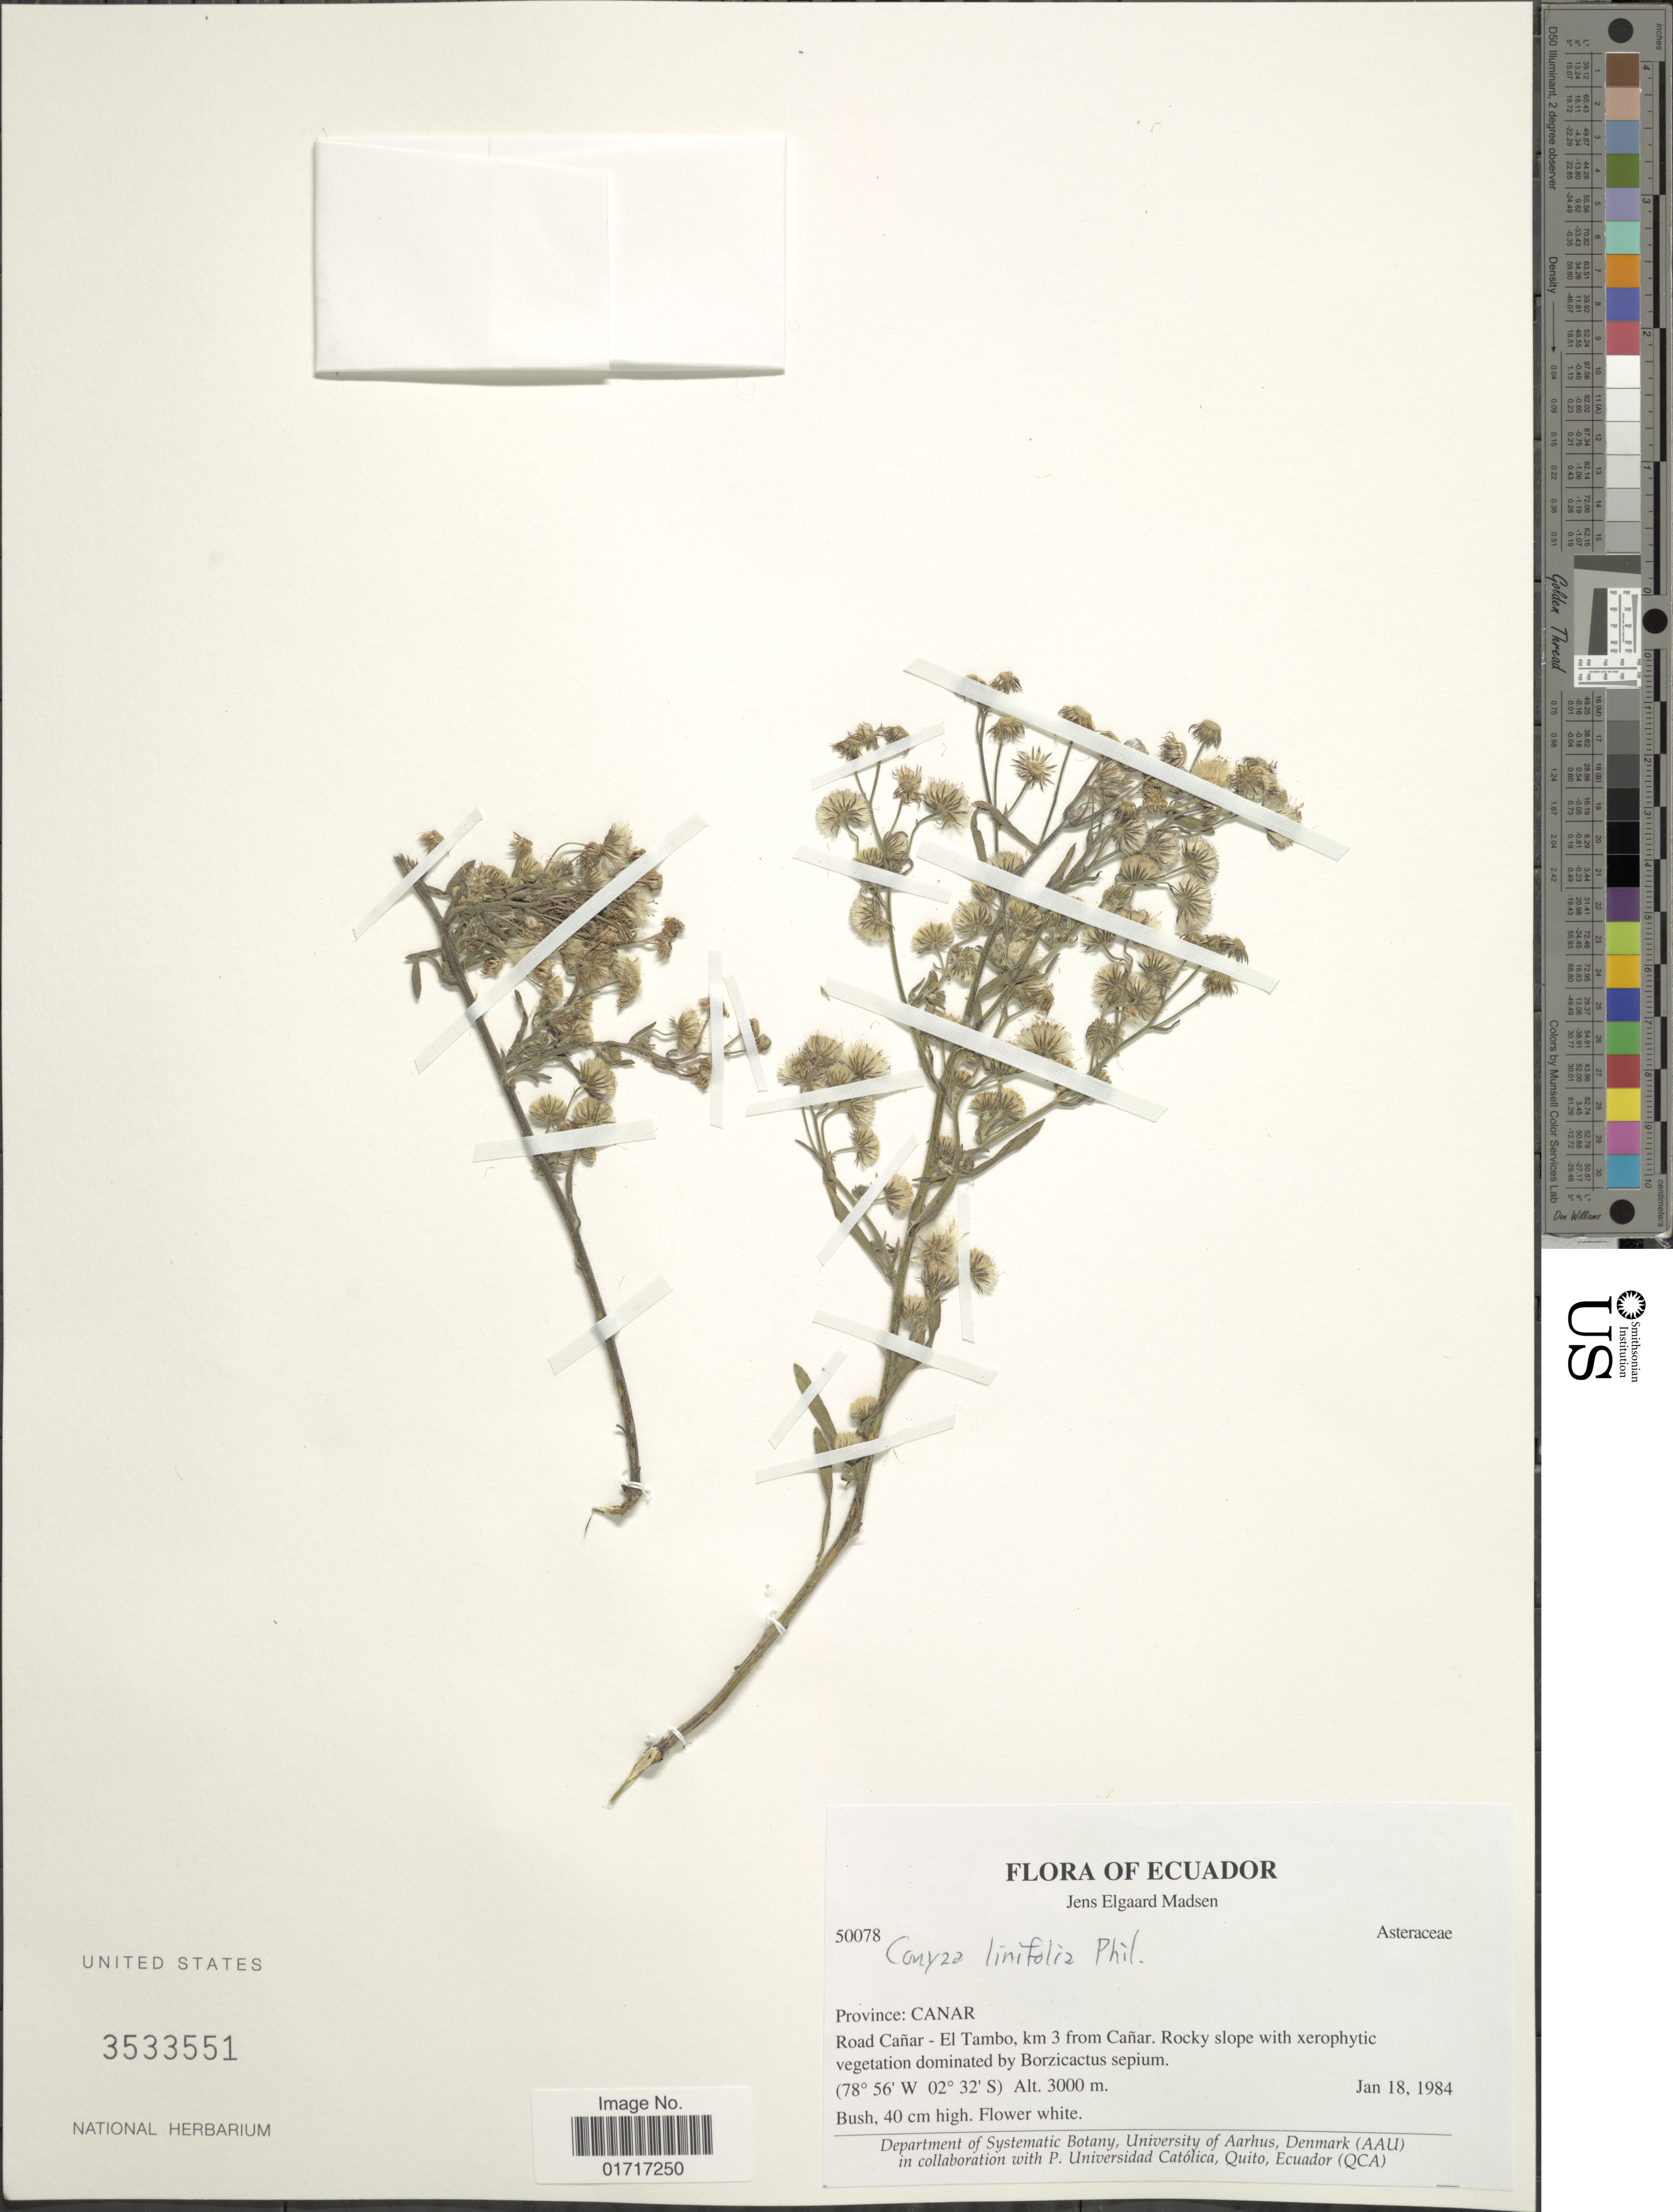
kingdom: Plantae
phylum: Tracheophyta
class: Magnoliopsida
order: Asterales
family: Asteraceae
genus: Conyza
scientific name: Conyza linifolia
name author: Phil.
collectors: J. E. Madsen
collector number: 50078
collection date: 1984-01-18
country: Ecuador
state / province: Cañar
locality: Province: Canar, Road Canar - El Tambo, km 3 from Canar.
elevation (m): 3000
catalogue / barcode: US 3533551